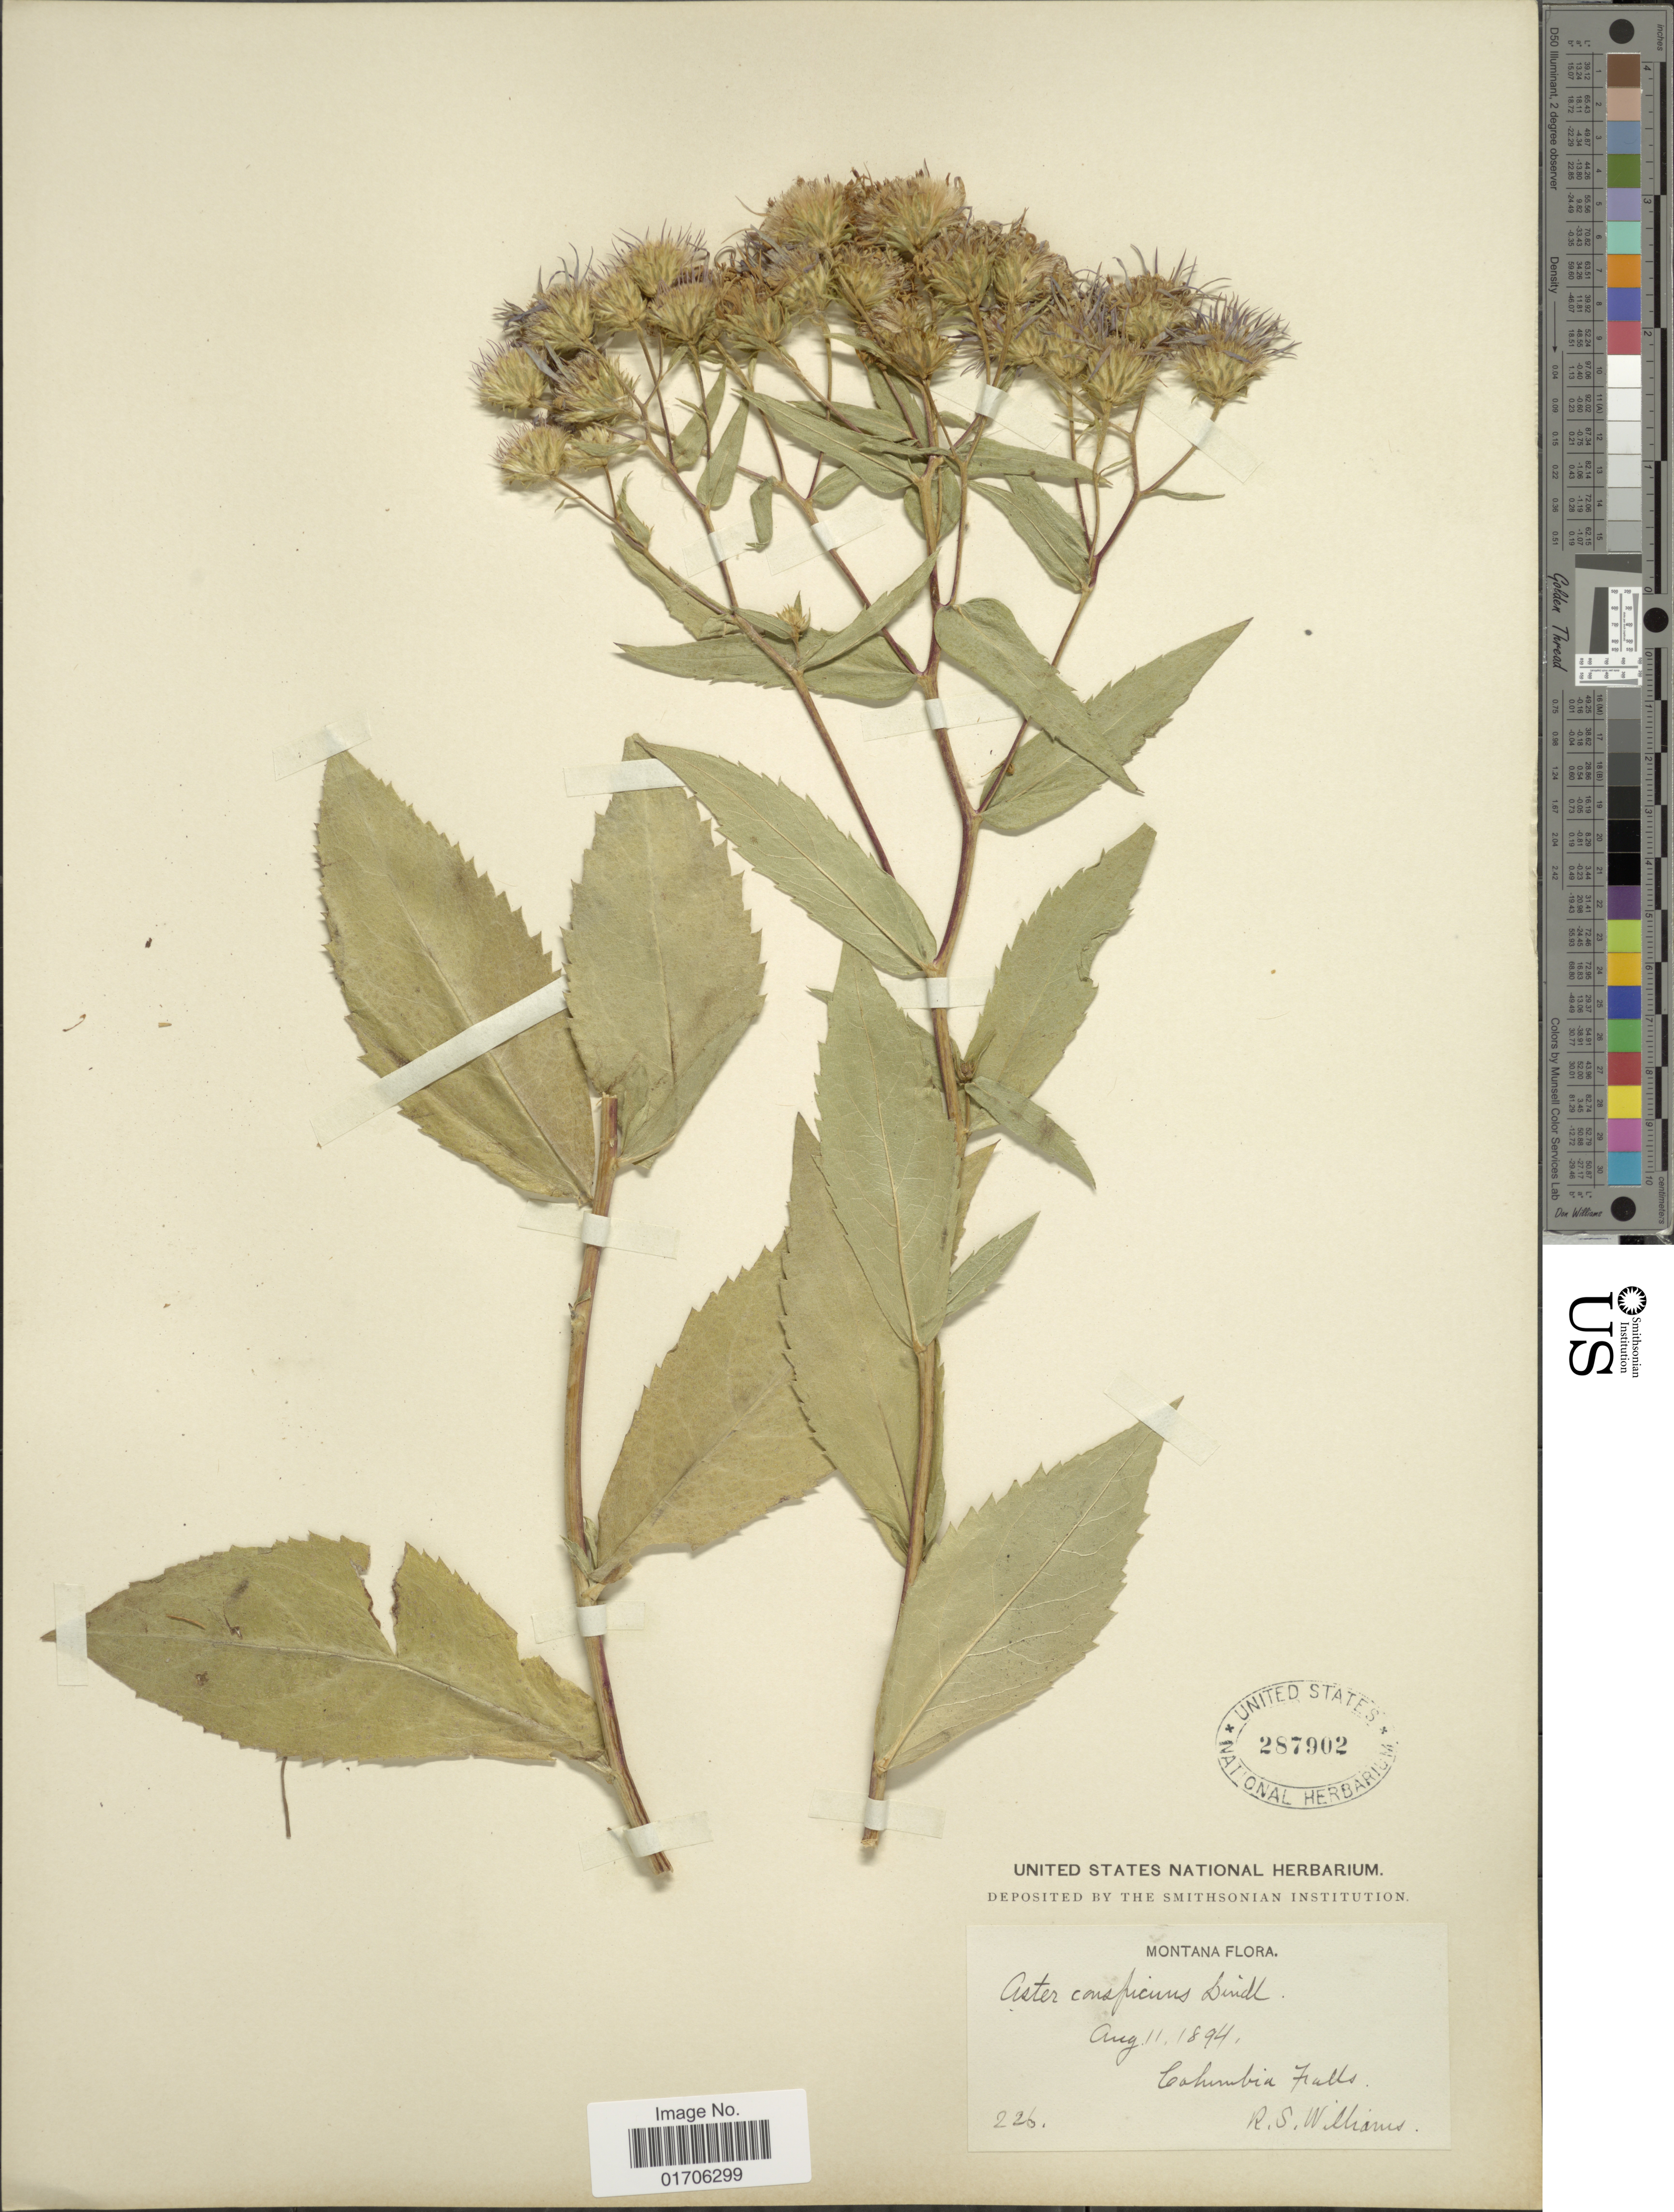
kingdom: Plantae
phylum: Tracheophyta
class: Magnoliopsida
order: Asterales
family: Asteraceae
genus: Eurybia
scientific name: Eurybia conspicua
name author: (Lindl.) G.L. Nesom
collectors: R. S. Williams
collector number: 226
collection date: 1894-08-11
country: United States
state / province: Montana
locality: Montana. Columbia Falls.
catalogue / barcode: US 287902